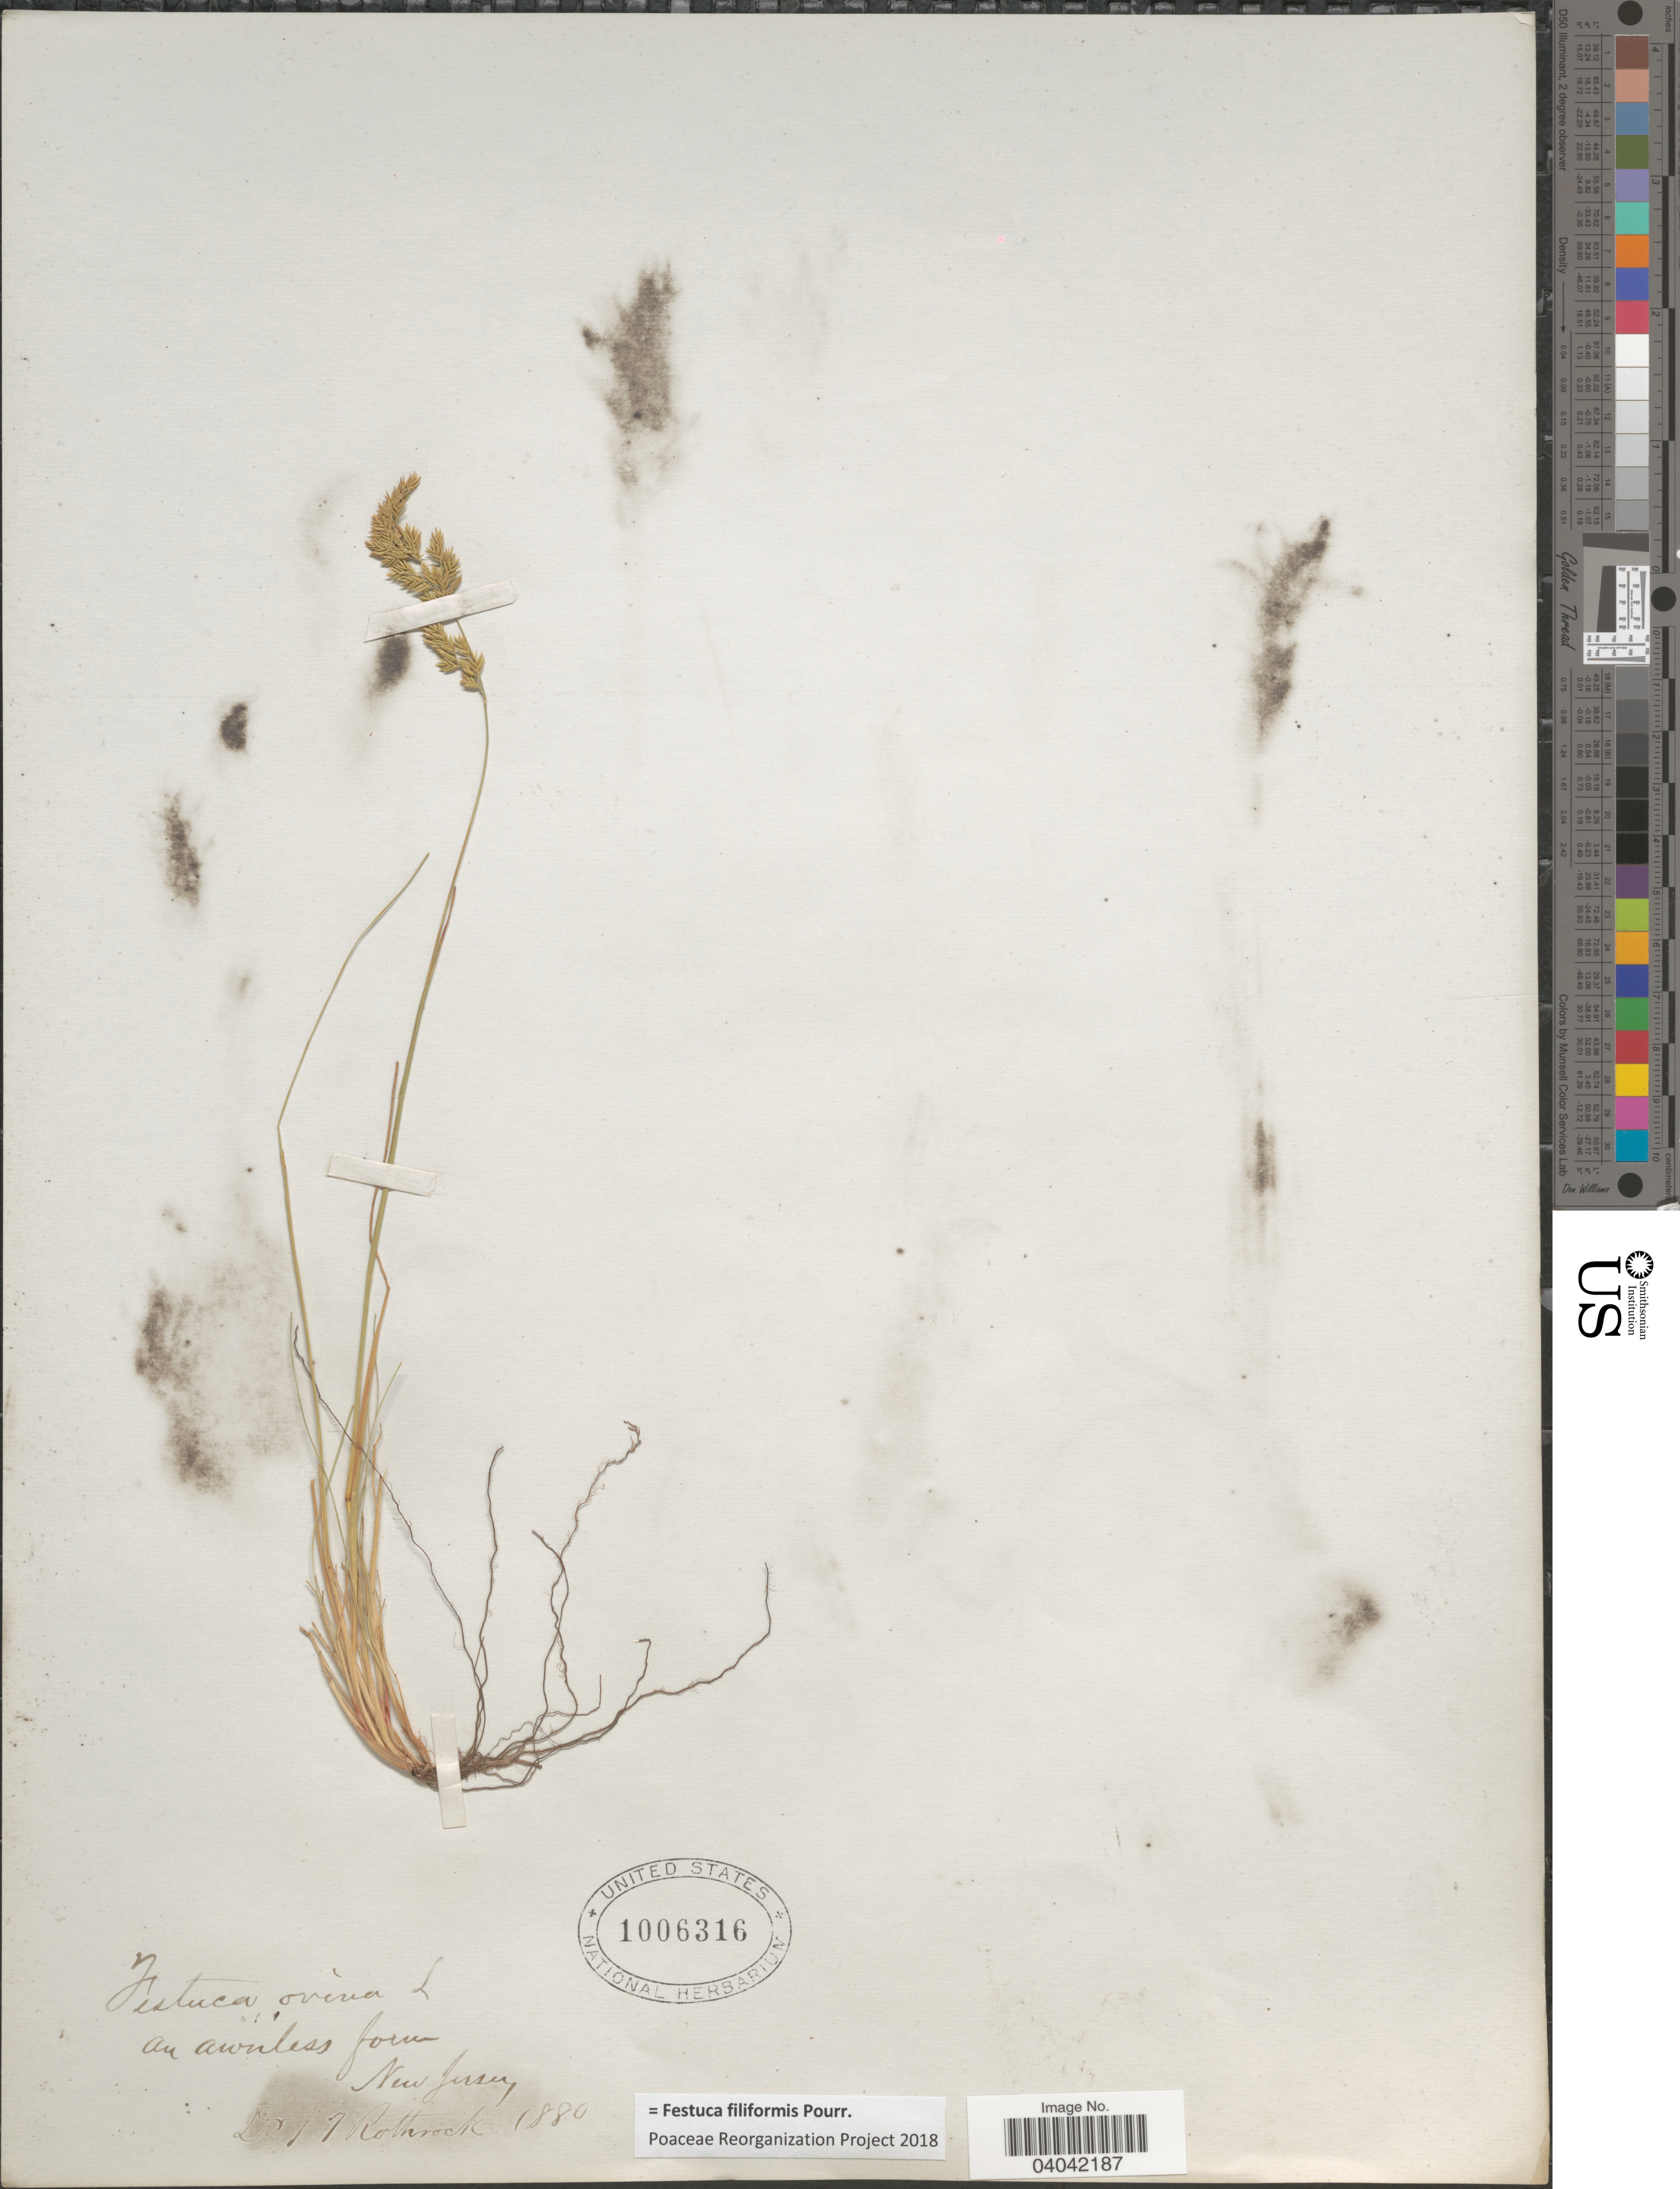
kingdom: Plantae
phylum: Tracheophyta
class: Liliopsida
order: Poales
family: Poaceae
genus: Festuca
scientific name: Festuca filiformis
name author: Pourr.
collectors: J. T. Rothrock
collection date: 1880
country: United States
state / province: New Jersey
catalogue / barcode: US 1006316